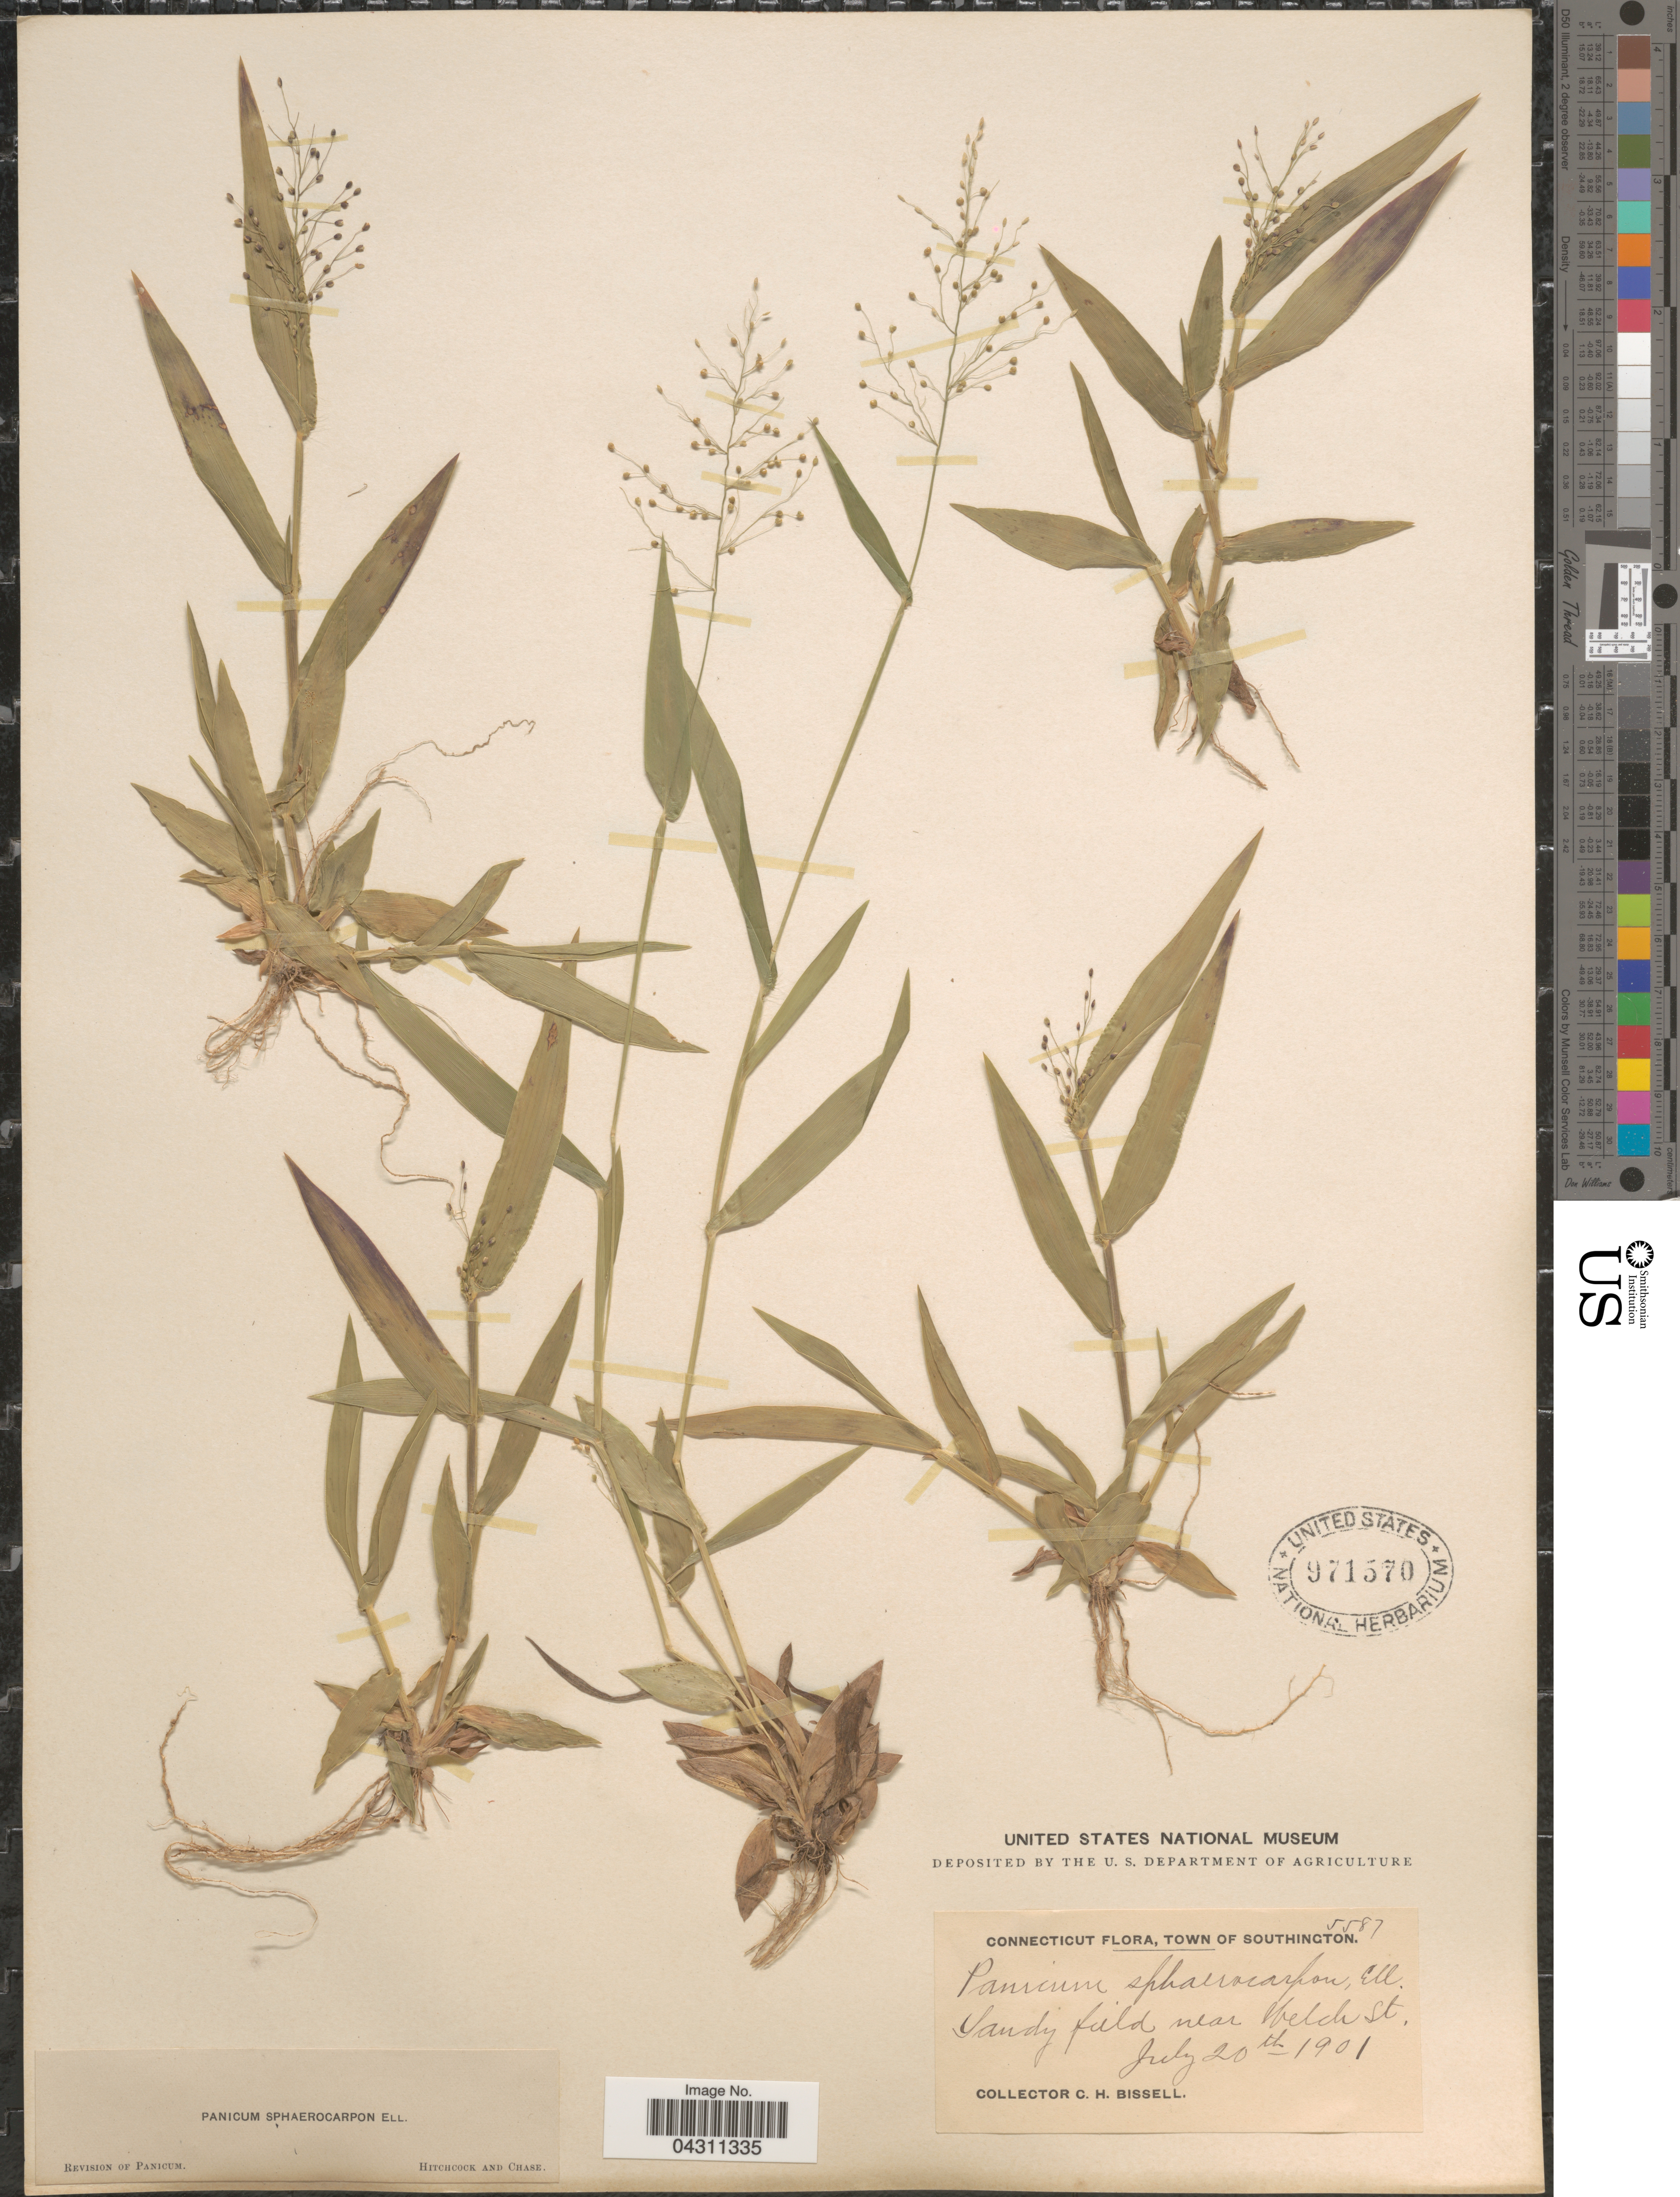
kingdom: Plantae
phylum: Tracheophyta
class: Liliopsida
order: Poales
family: Poaceae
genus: Dichanthelium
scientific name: Dichanthelium sphaerocarpon var. sphaerocarpon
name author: (Elliott) Gould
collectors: C. Bissell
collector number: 5587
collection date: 1901-07-20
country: United States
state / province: Connecticut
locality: Town of Southington. Sandy field near Welch St.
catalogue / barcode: US 971570